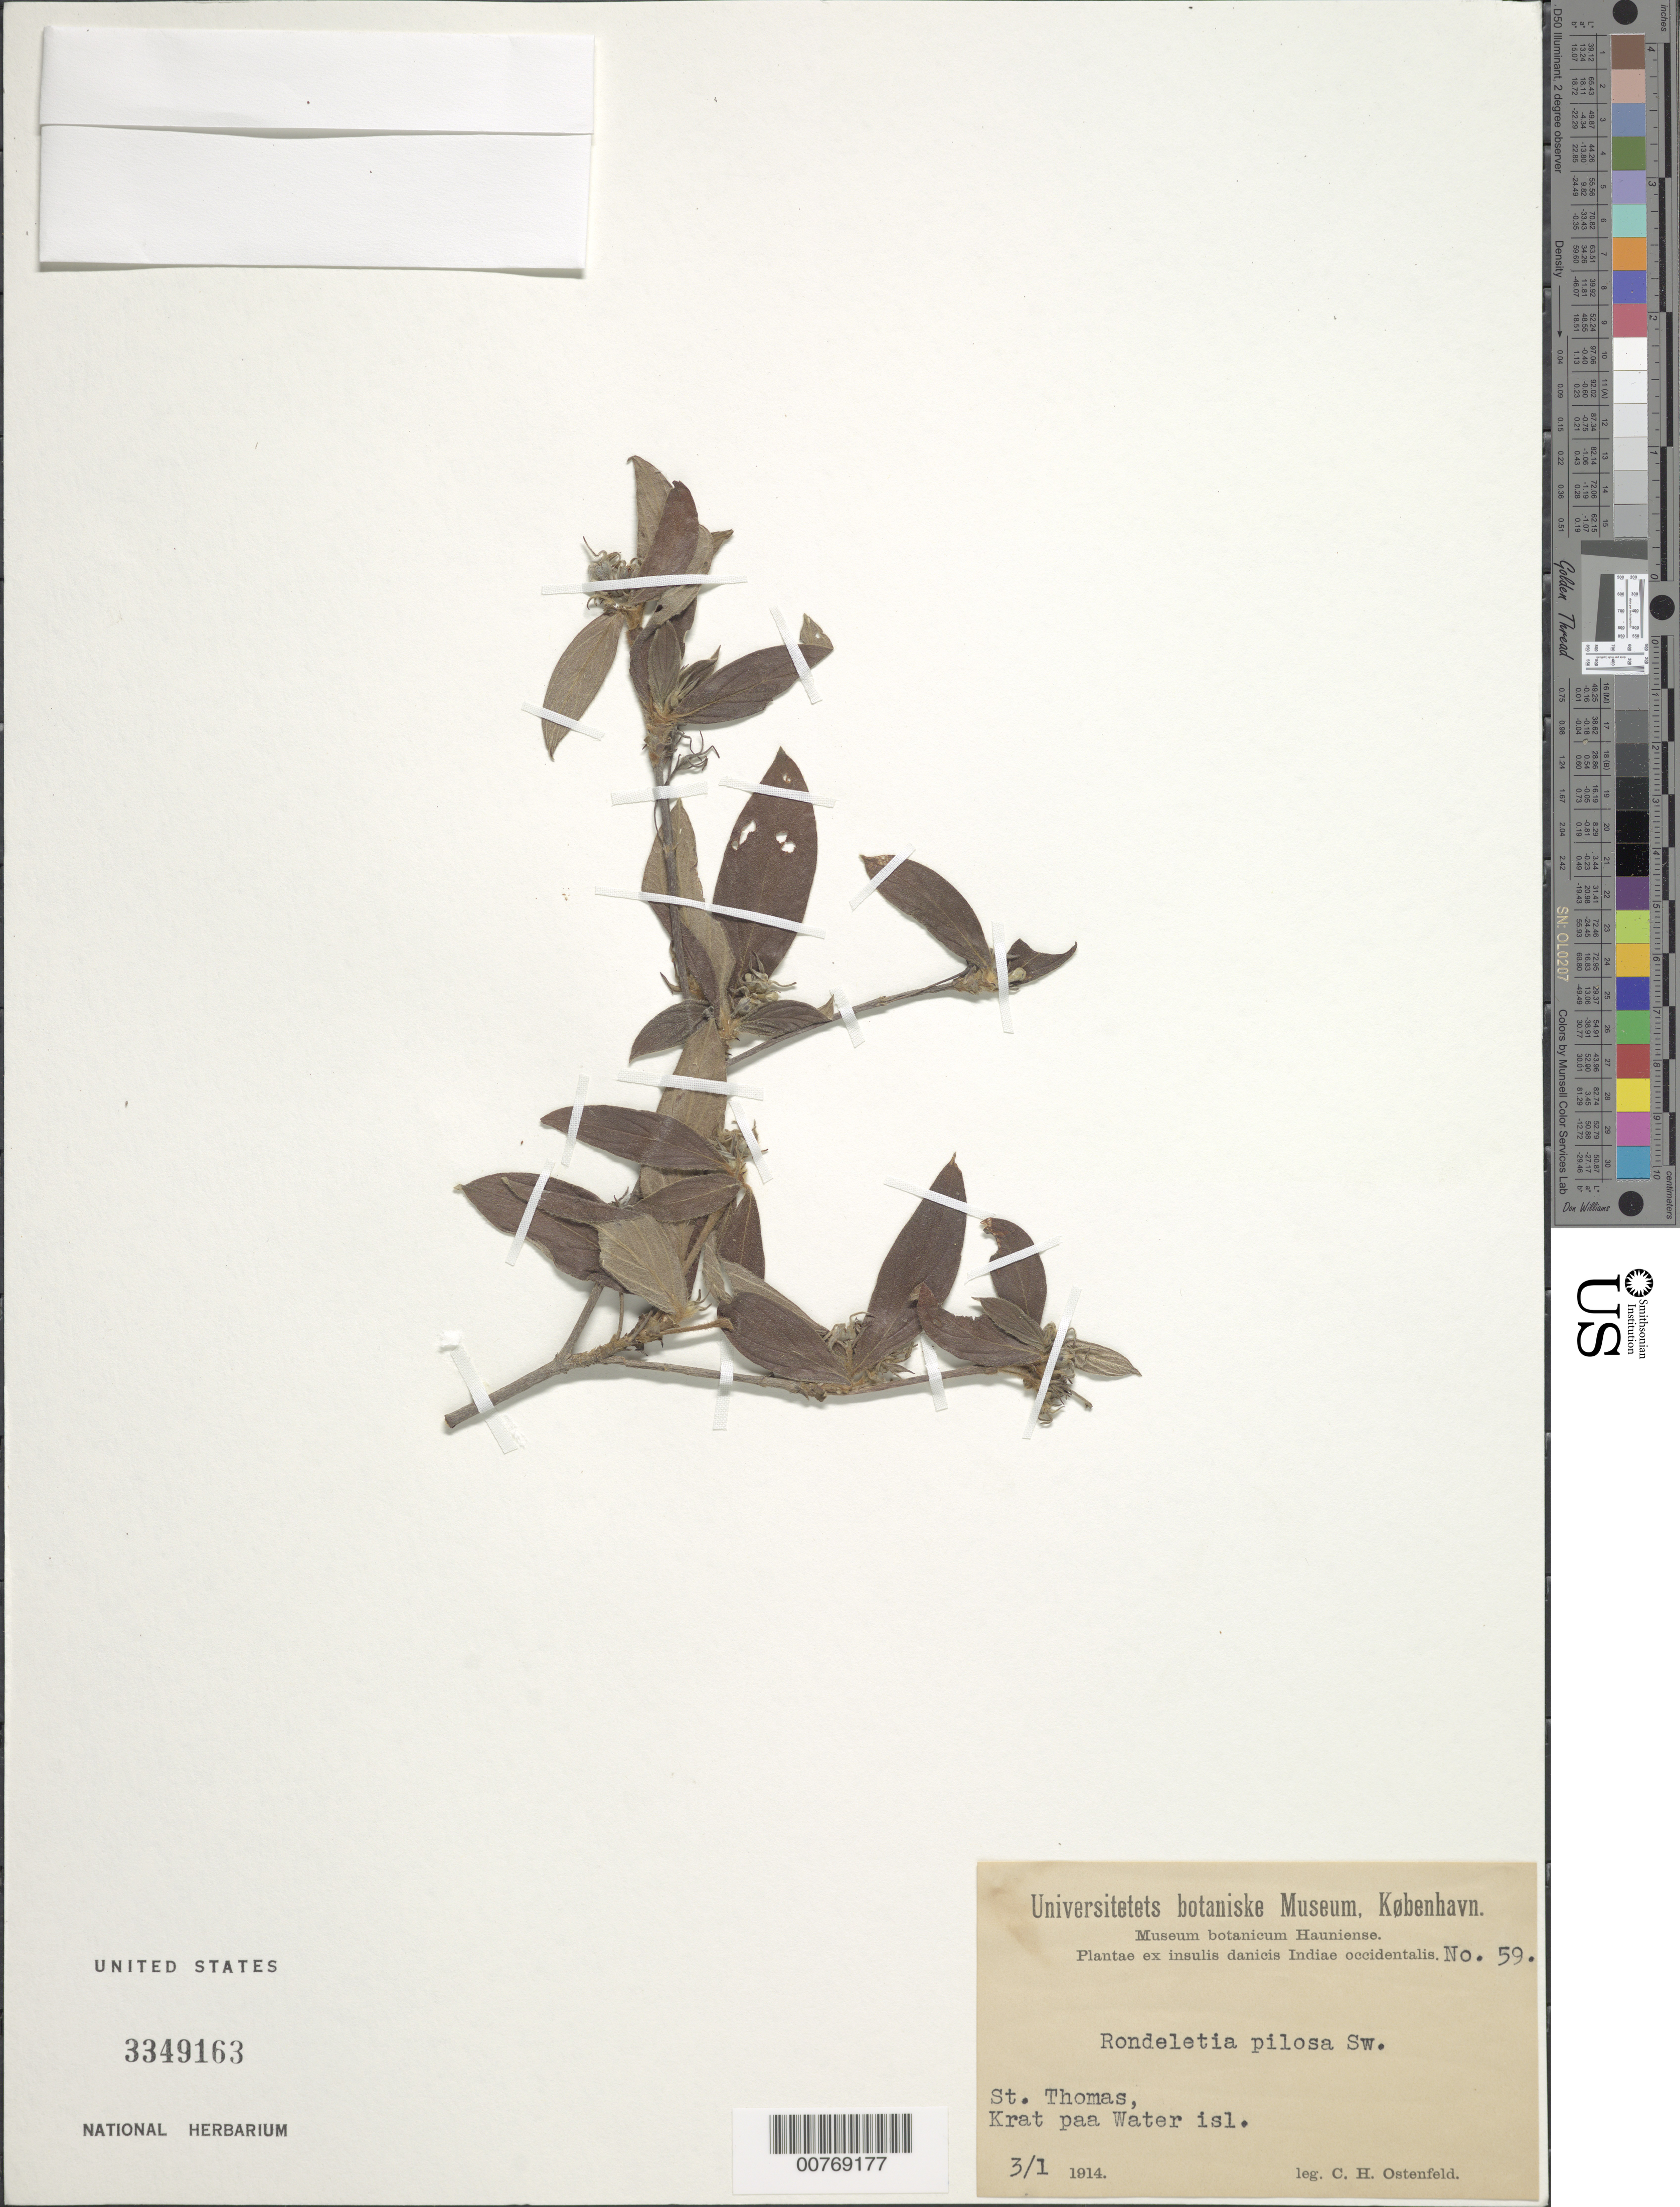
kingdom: Plantae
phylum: Tracheophyta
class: Magnoliopsida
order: Gentianales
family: Rubiaceae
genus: Rondeletia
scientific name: Rondeletia pilosa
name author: Sw.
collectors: C. Ostenfeld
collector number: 59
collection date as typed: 03 Jan 1914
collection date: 1914-01-03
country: U.S. Virgin Islands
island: St. Thomas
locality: Krat paa Water Island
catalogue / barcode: US 3349163